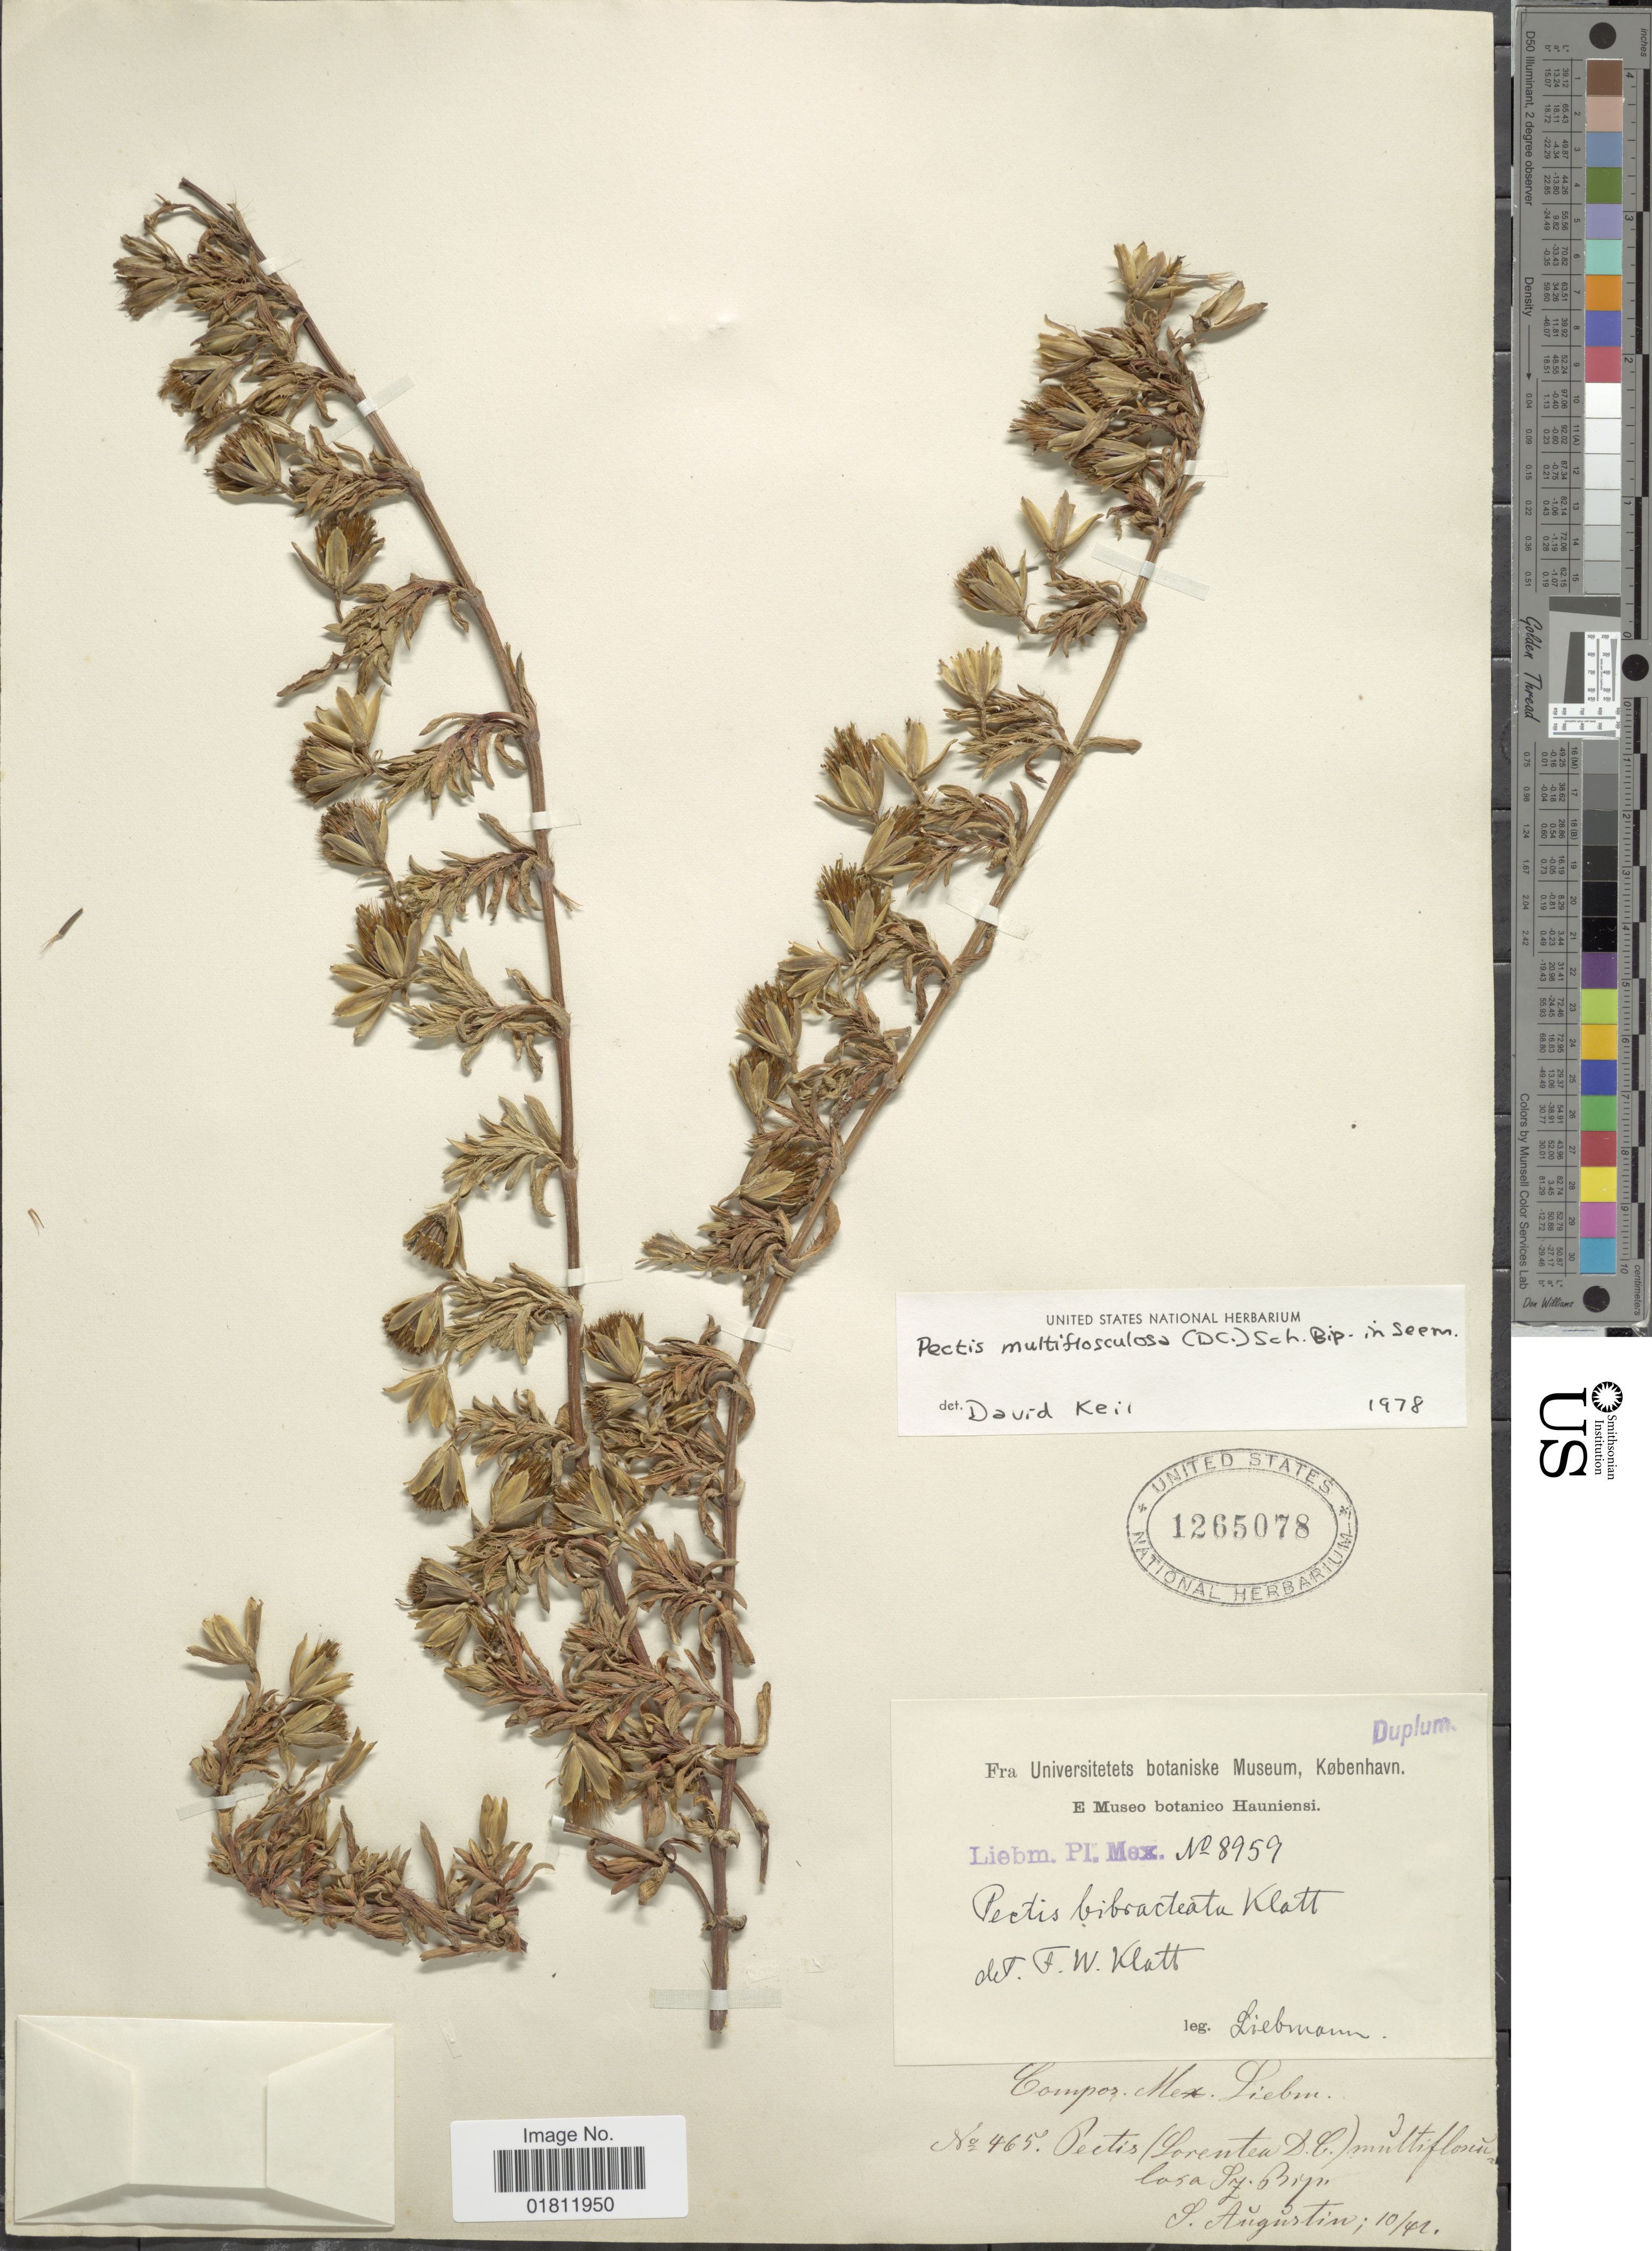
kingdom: Plantae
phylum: Tracheophyta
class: Magnoliopsida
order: Asterales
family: Asteraceae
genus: Pectis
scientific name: Pectis multiflosculosa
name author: (DC.) Sch. Bip.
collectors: Liebmann, --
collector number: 8959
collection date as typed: Transcribed d/m/y: /10/41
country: Mexico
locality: S. Augustin.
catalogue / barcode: US 1265078